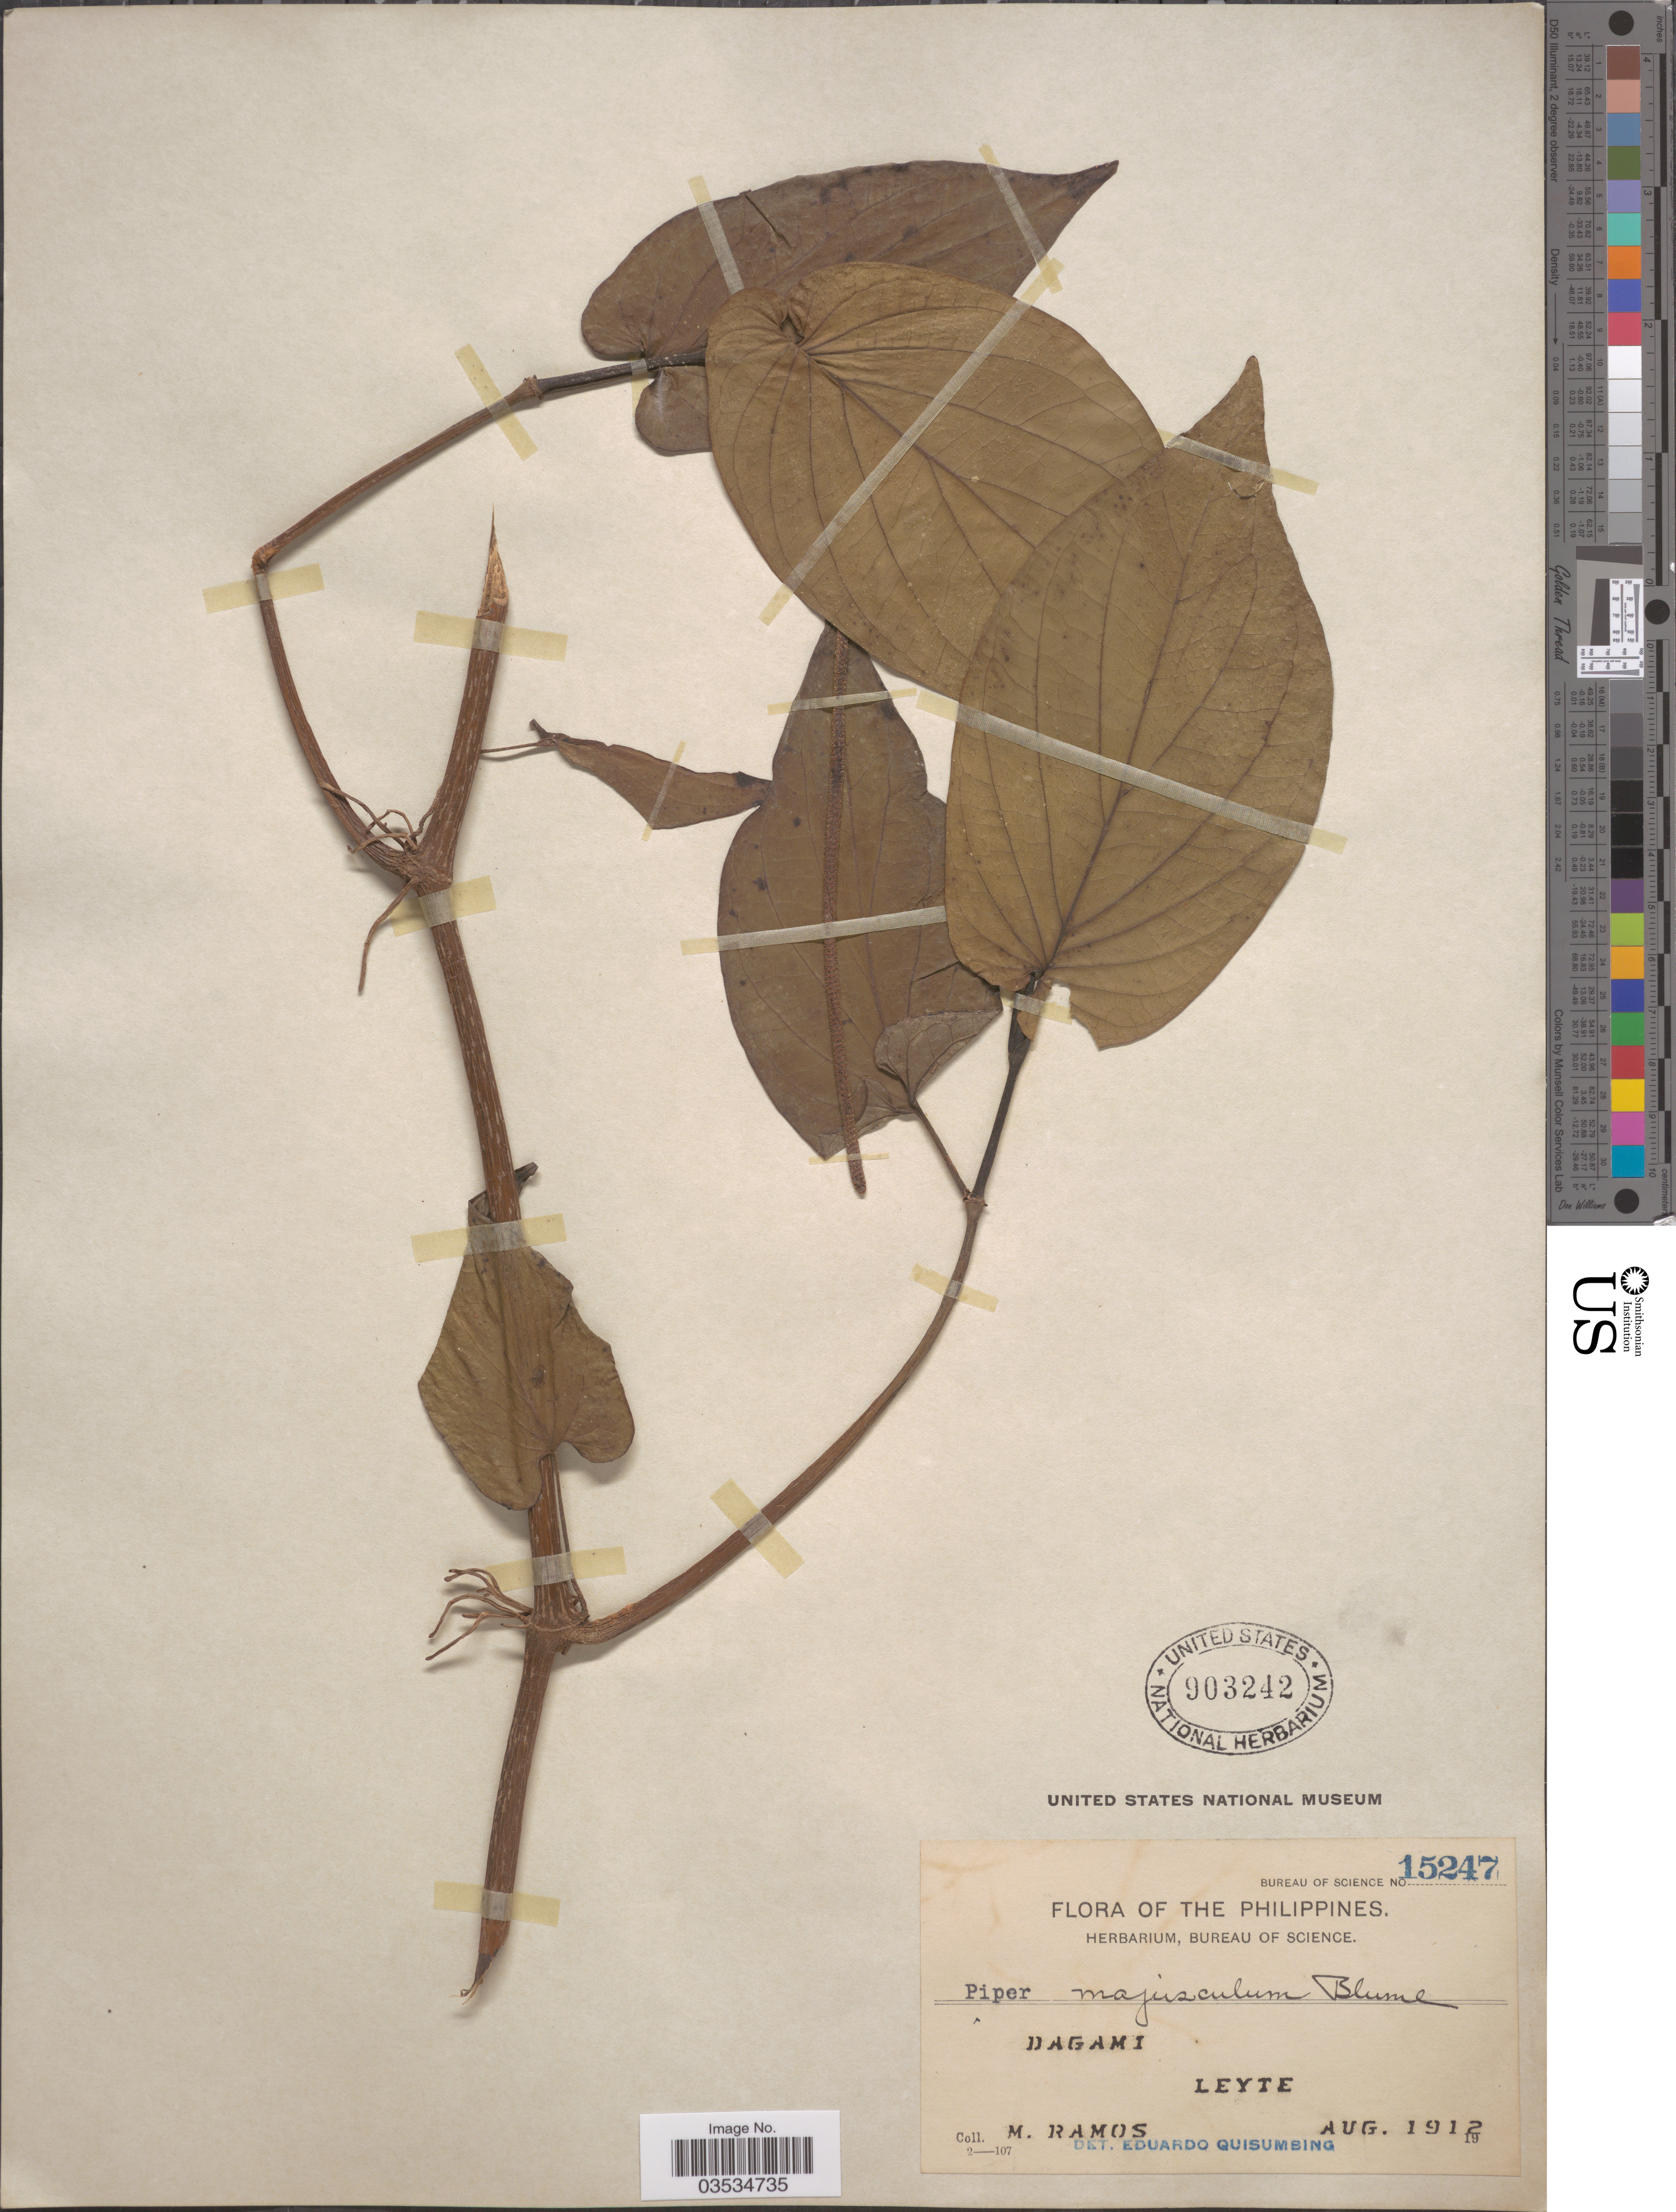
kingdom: Plantae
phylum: Tracheophyta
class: Magnoliopsida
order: Piperales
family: Piperaceae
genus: Piper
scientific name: Piper majusculum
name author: Blume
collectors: M. Ramos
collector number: Bureau of Science 15247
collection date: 1912-08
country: Philippines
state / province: Eastern Visayas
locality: Dagami. Leyte.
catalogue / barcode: US 903242